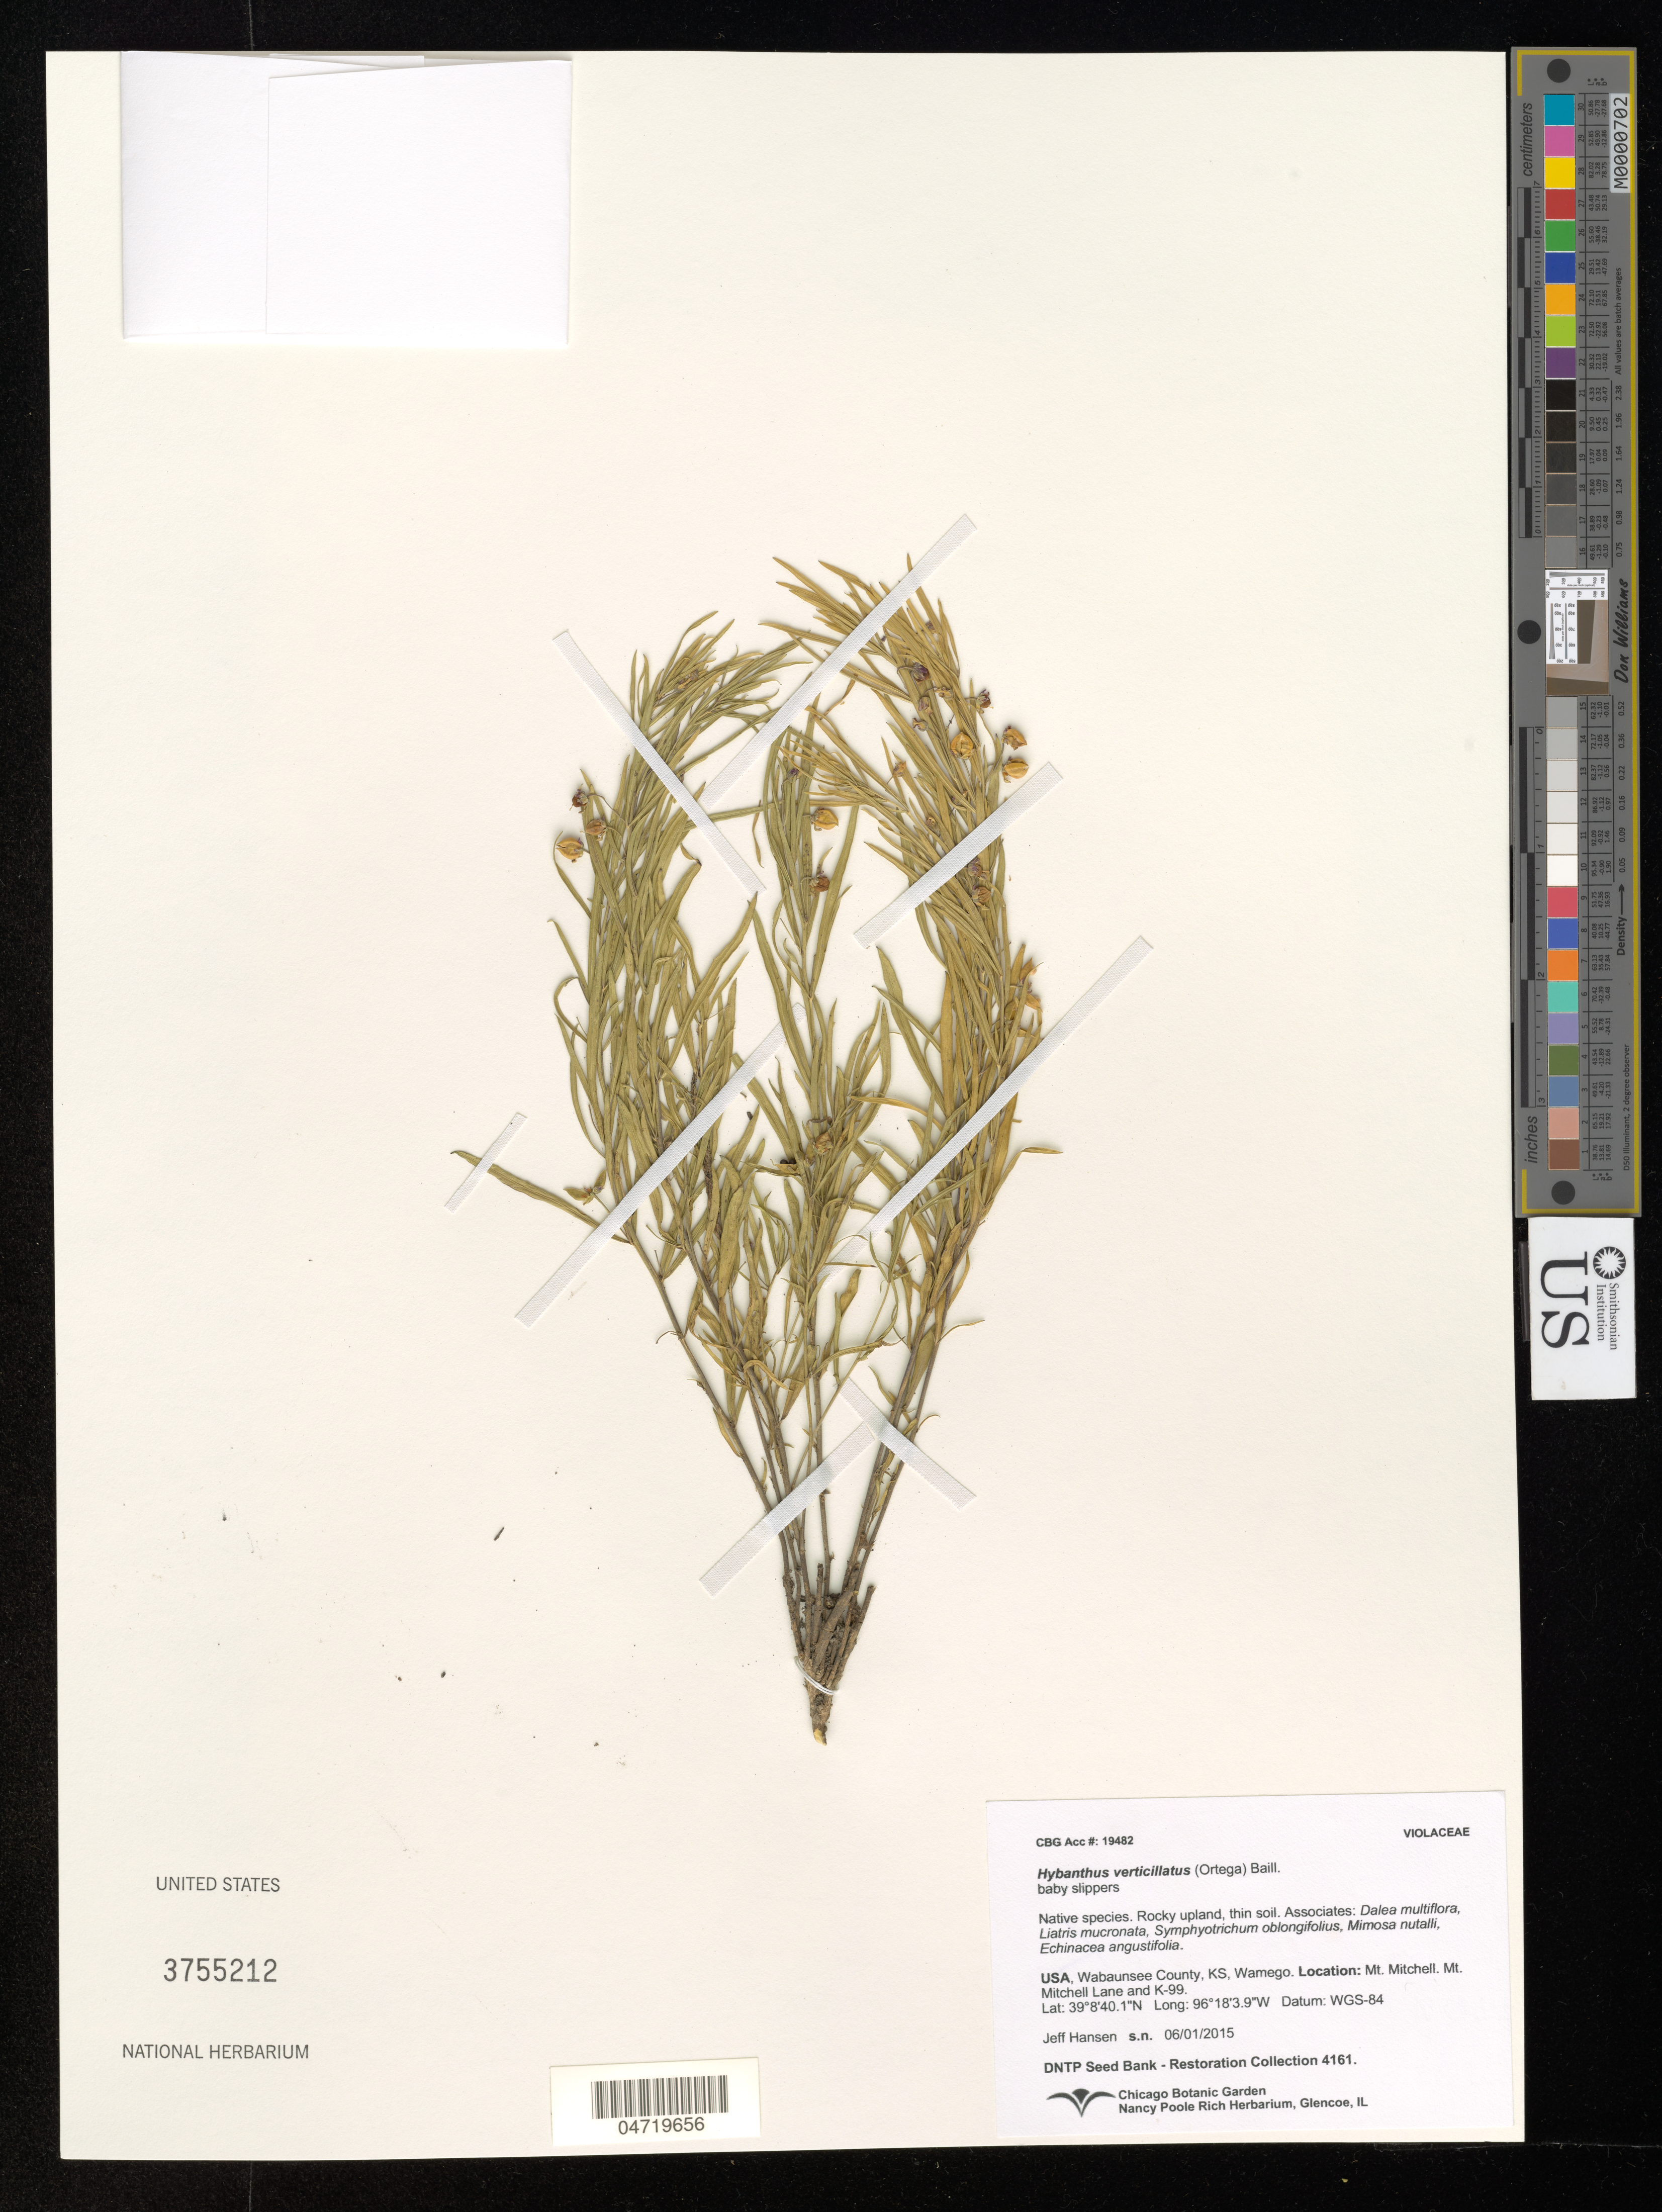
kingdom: Plantae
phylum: Tracheophyta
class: Magnoliopsida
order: Malpighiales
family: Violaceae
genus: Hybanthus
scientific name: Hybanthus verticillatus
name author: (Ortega) Baill.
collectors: J. Hansen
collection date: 2015-06-01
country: United States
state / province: Kansas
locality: Wabaunsee County, KS, Wamego. Mt. Mitchell. Mt. Mitchell Lane and K-99.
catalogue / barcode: US 3755212